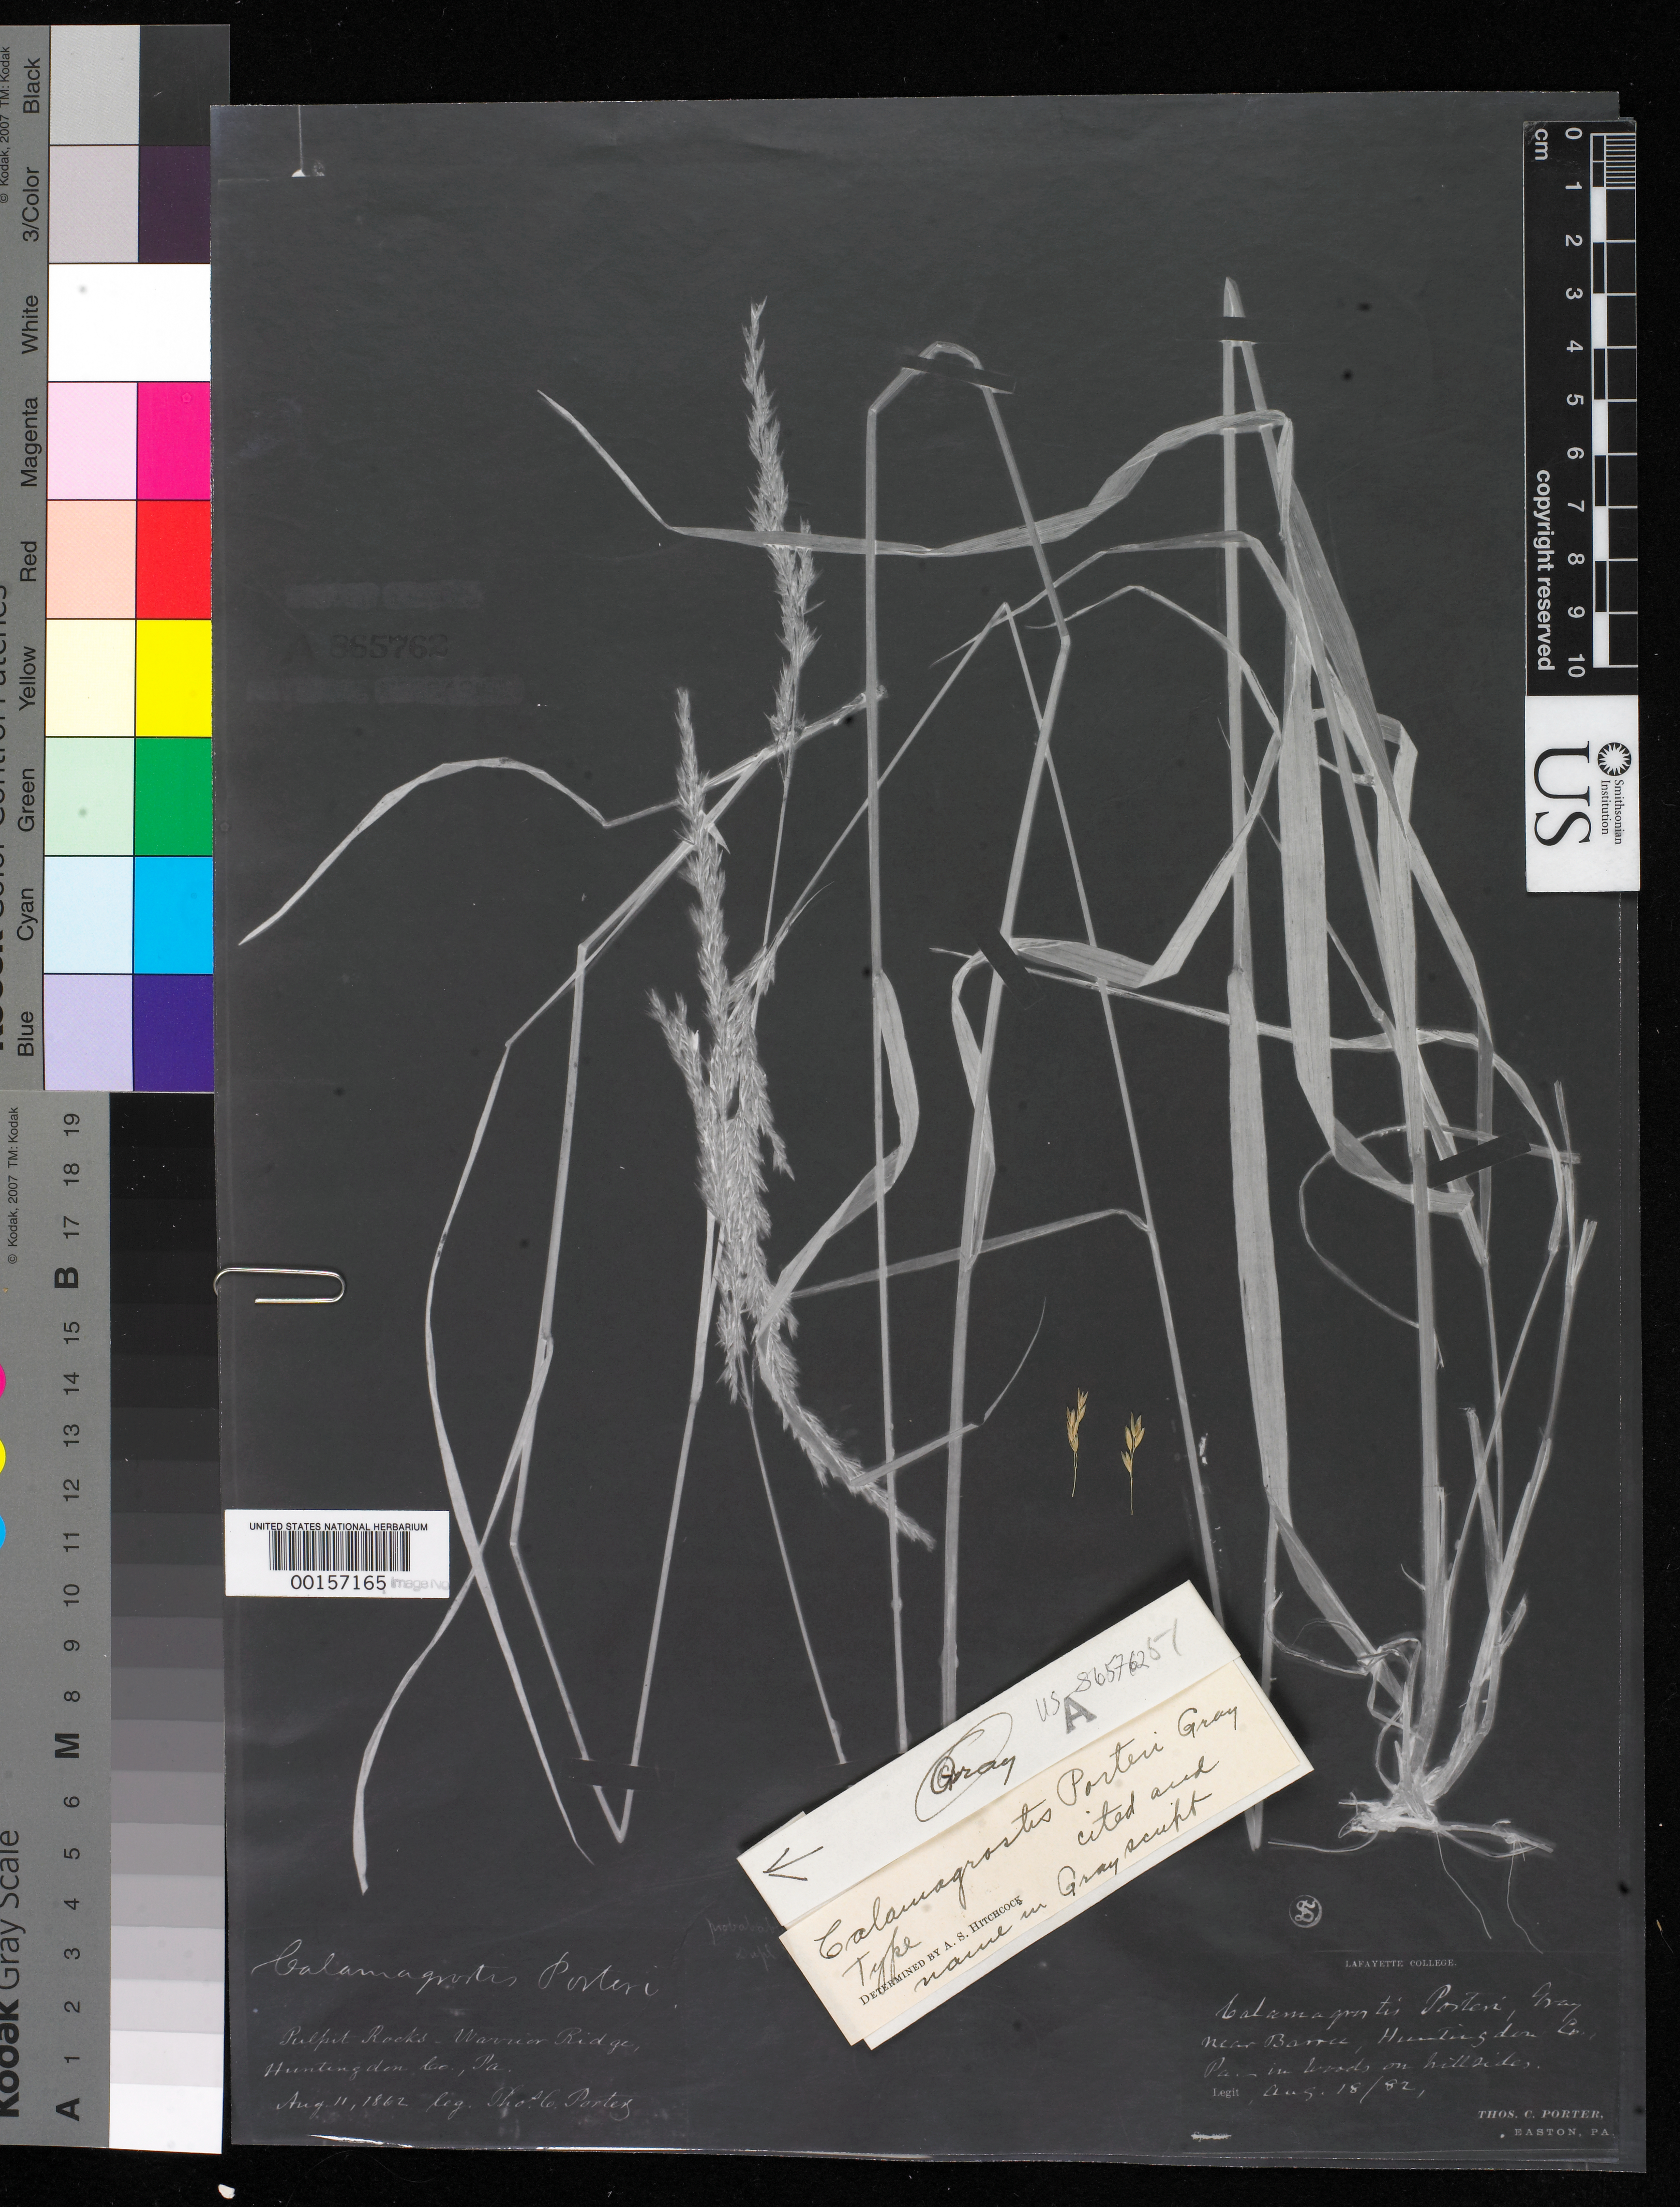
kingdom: Plantae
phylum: Tracheophyta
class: Liliopsida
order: Poales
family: Poaceae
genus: Calamagrostis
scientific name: Calamagrostis porteri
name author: A. Gray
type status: Type Fragment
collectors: T. C. Porter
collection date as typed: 1862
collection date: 1862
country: United States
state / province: Pennsylvania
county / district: Huntingdon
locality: Between Alexandria and Huntingdon.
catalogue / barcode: US 867562